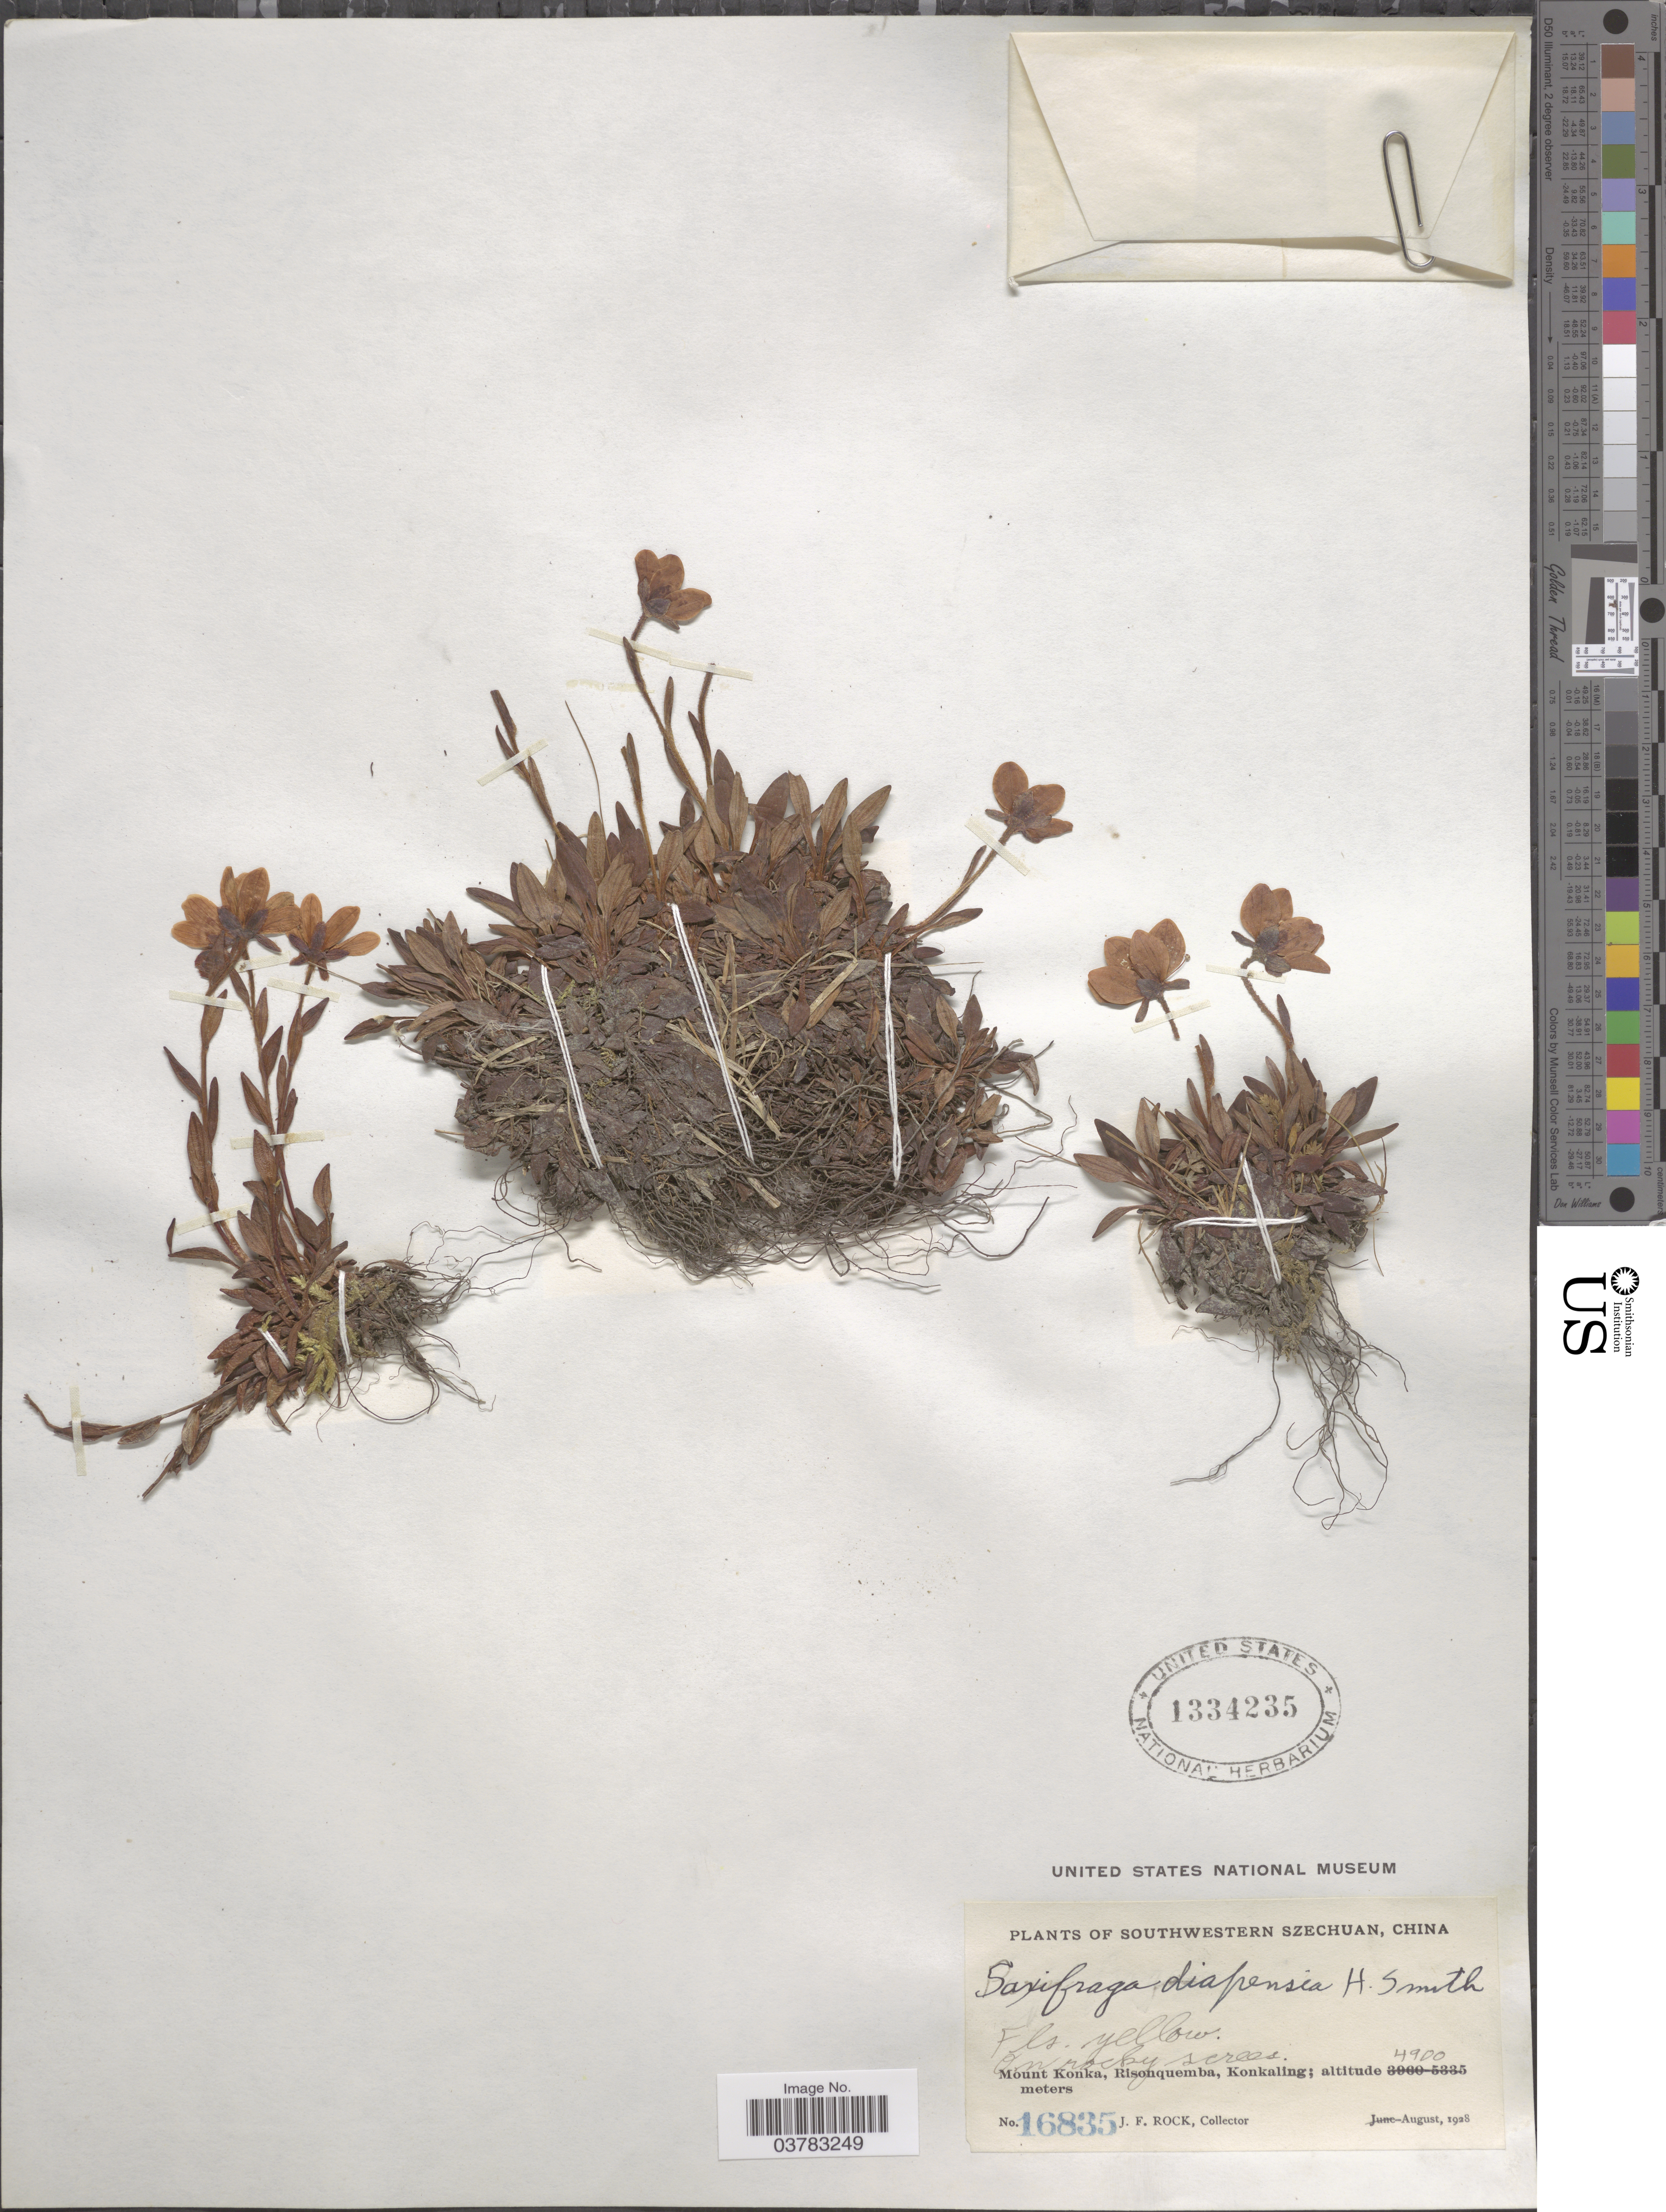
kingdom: Plantae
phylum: Tracheophyta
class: Magnoliopsida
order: Saxifragales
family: Saxifragaceae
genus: Saxifraga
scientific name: Saxifraga diapensia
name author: Harry Sm.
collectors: J. Rock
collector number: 16835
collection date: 1928-08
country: China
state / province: Sichuan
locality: Southwestern Szechuan. Mount Konka, Risonquemba, Konkaling.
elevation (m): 4900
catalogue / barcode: US 1334235